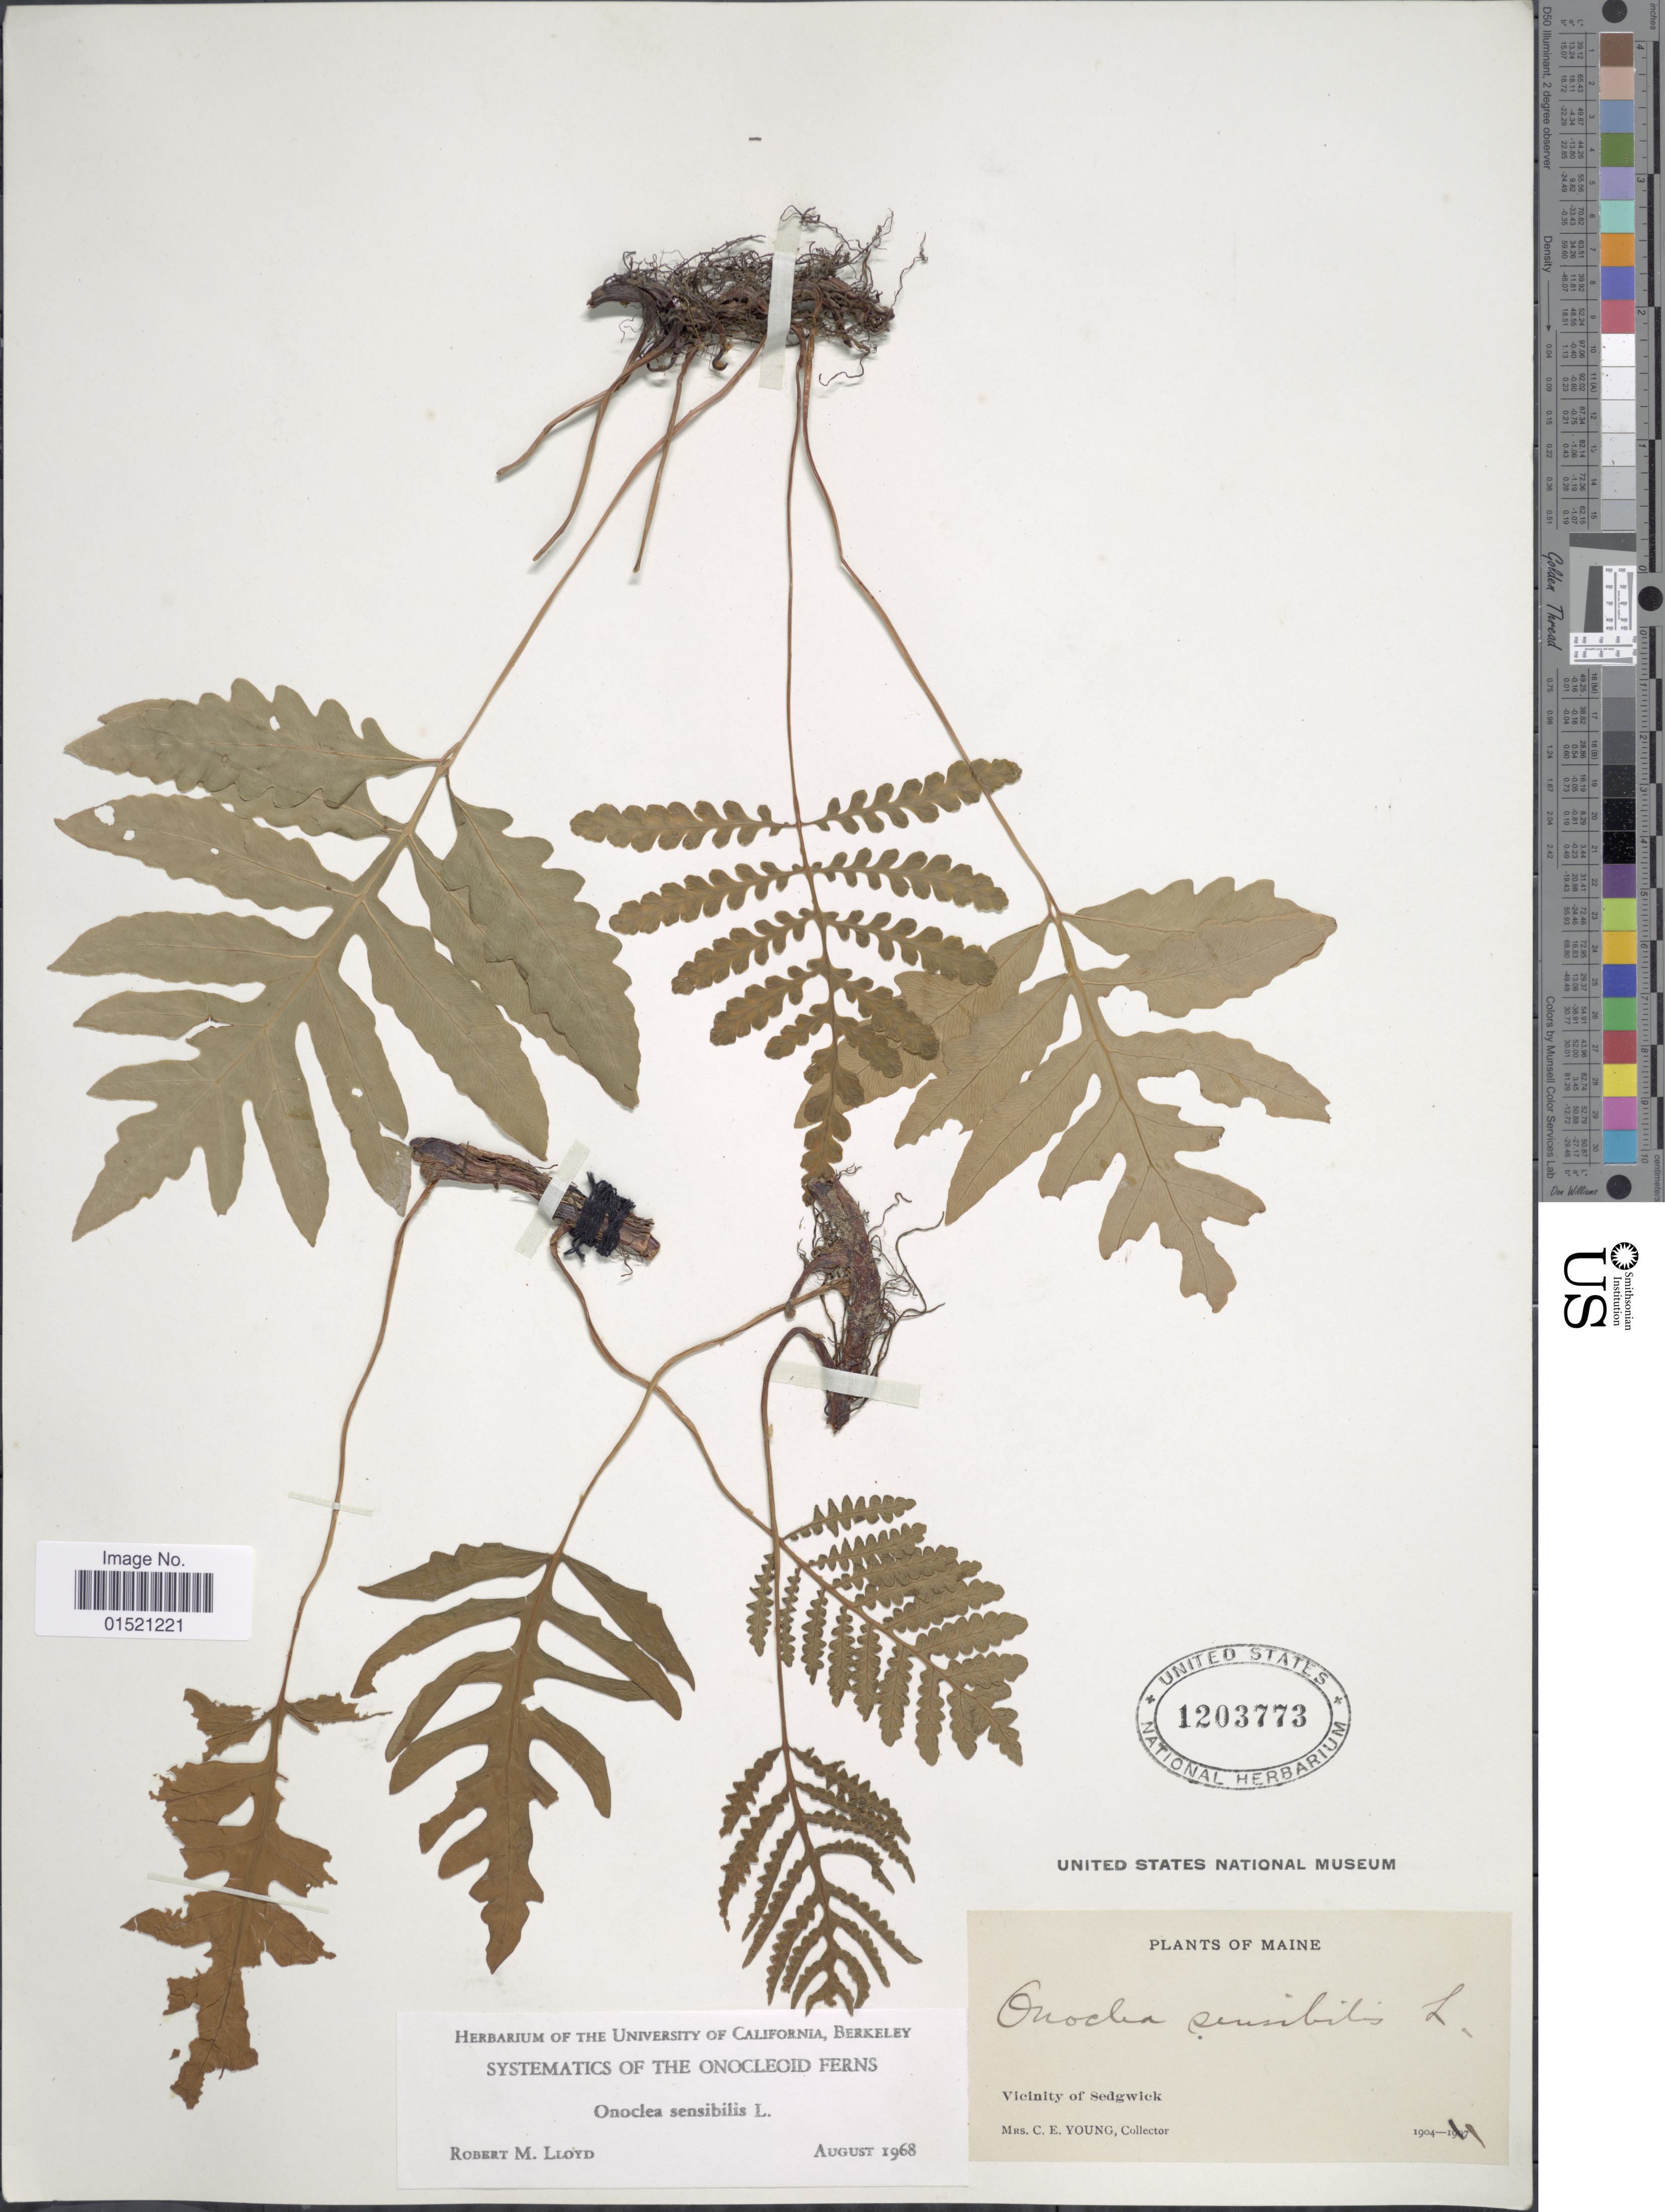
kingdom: Plantae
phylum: Tracheophyta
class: Polypodiopsida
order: Polypodiales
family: Onocleaceae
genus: Onoclea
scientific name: Onoclea sensibilis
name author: L.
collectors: C. Young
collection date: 1904-11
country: United States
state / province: Maine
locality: Vicinity of Sedgwick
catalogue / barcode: US 1203773